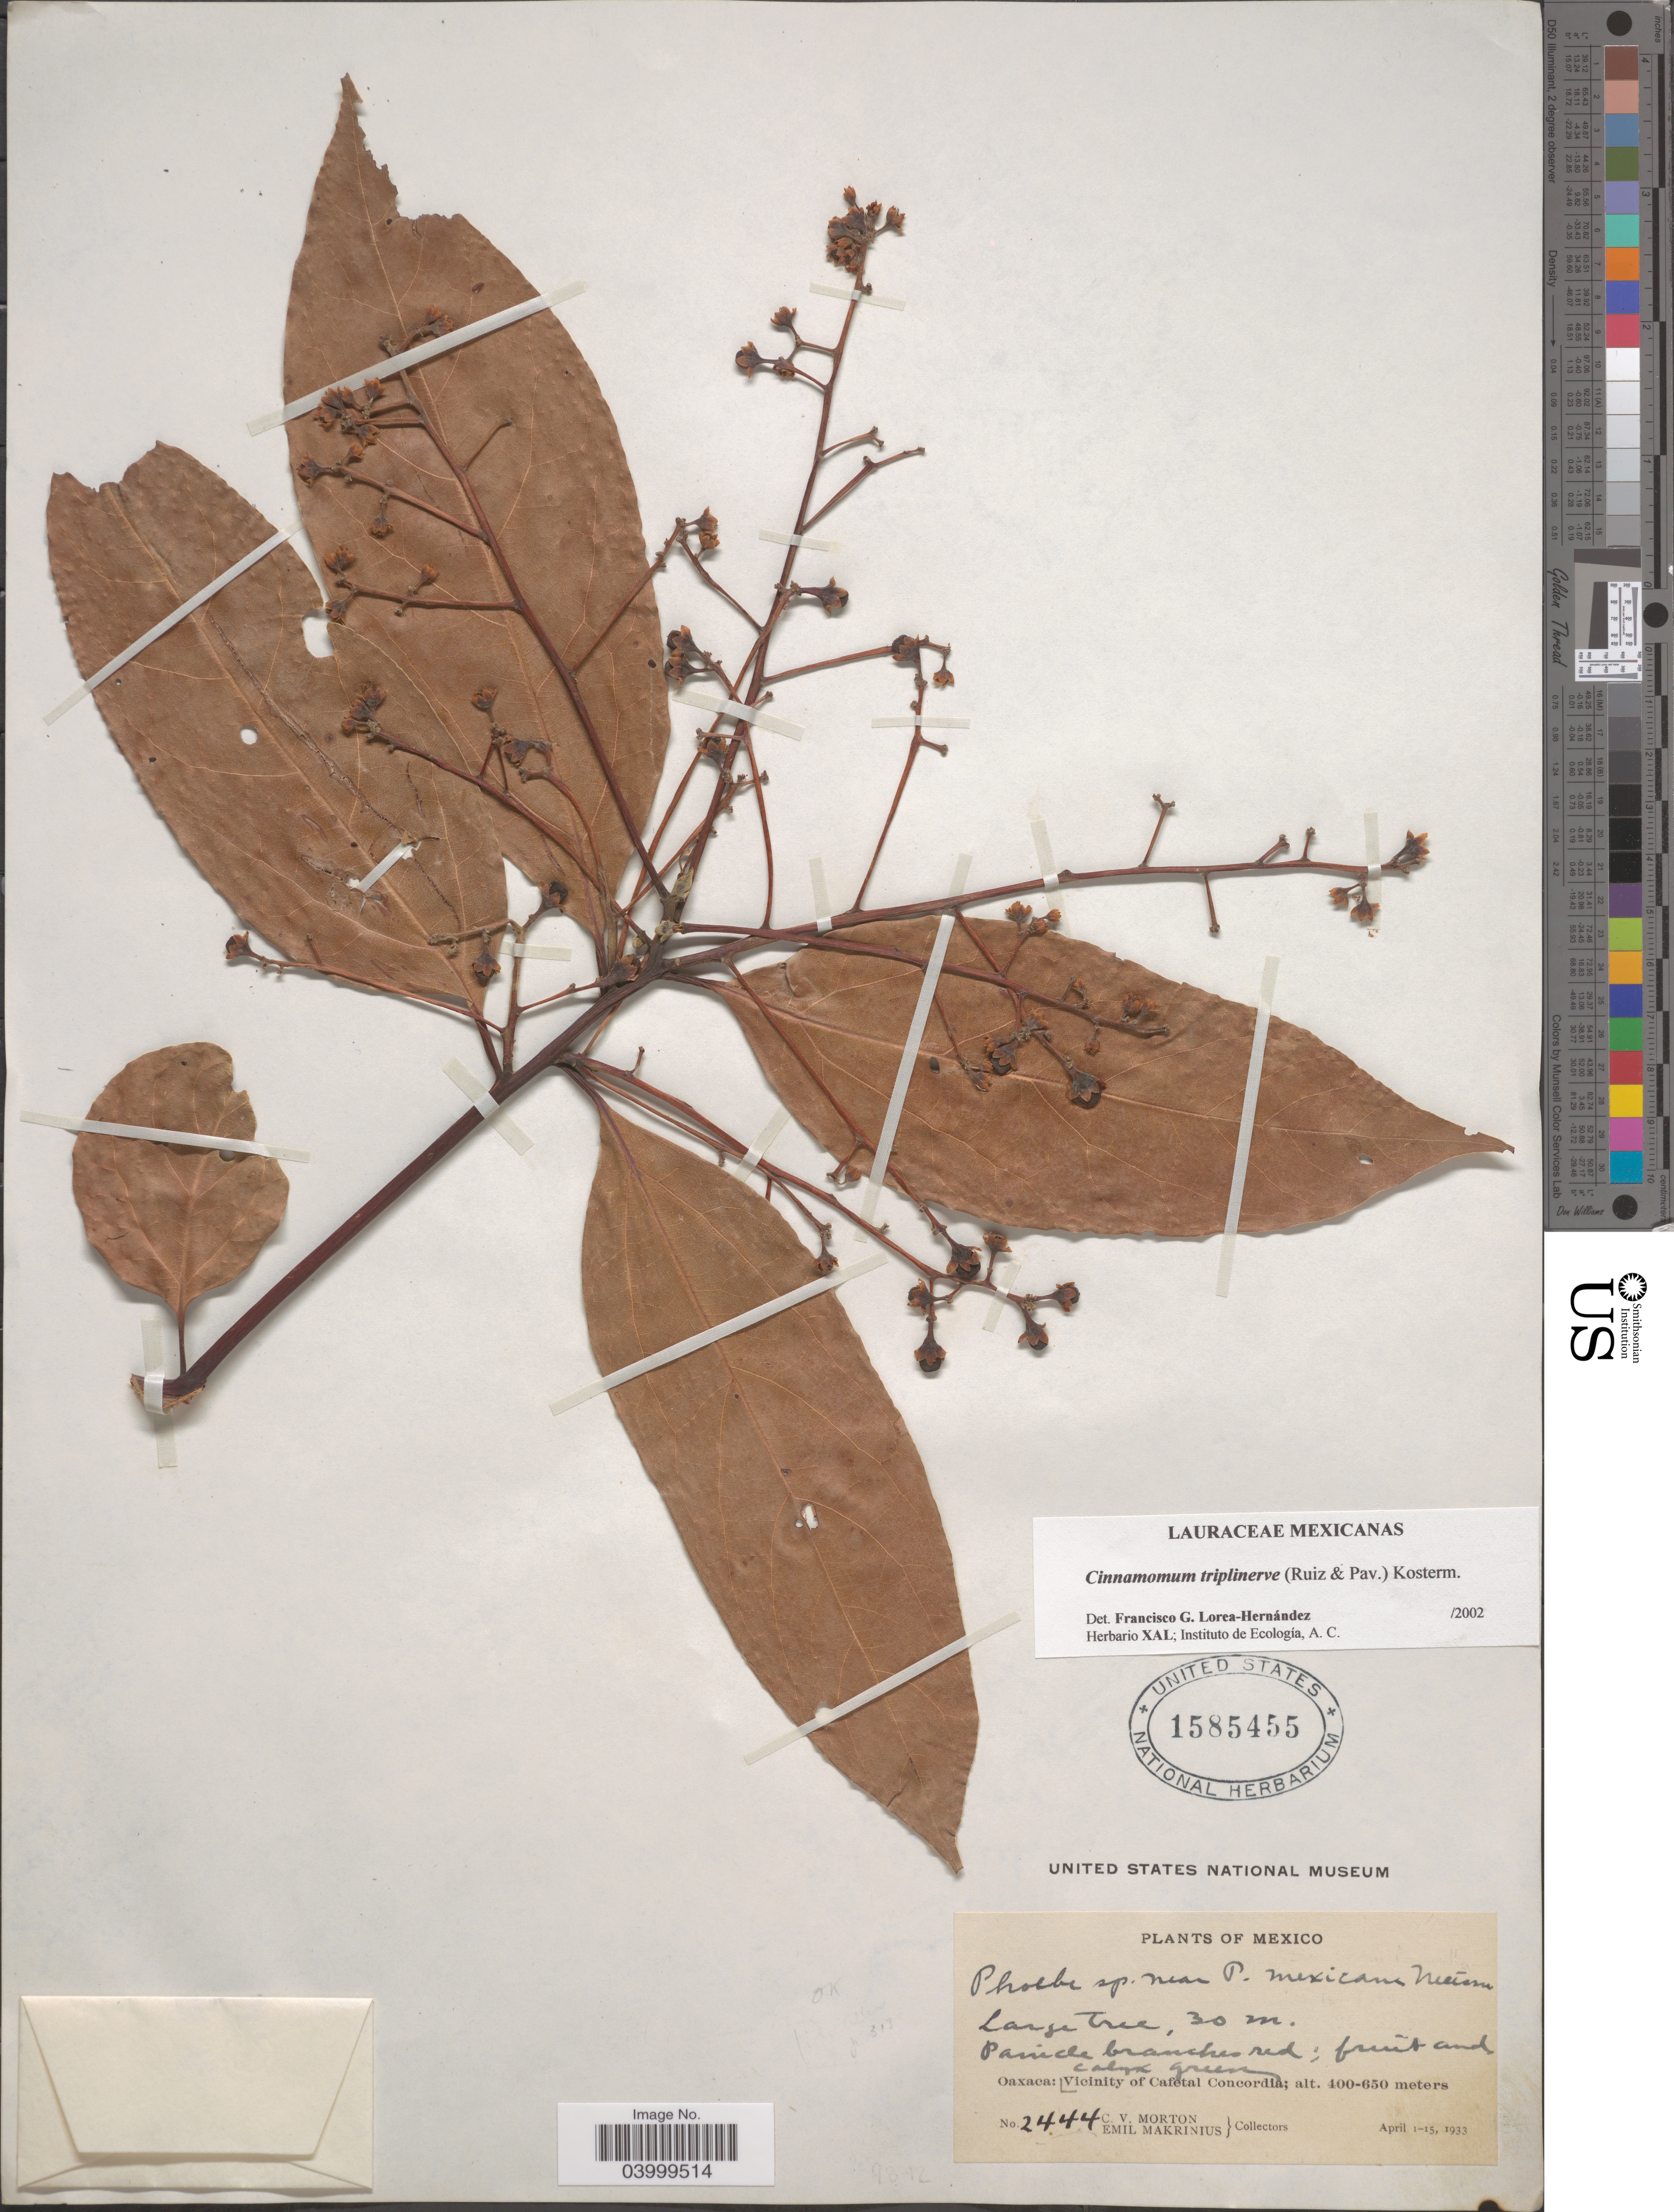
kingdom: Plantae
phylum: Tracheophyta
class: Magnoliopsida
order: Laurales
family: Lauraceae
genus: Cinnamomum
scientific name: Cinnamomum triplinerve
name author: (Ruiz & Pav.) Kosterm.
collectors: C. V. Morton & E. Makrinius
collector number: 2444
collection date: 1933-04-01/1933-04-15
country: Mexico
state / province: Oaxaca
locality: Vicinity of Cafetal Concordia.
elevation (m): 400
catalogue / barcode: US 1585455